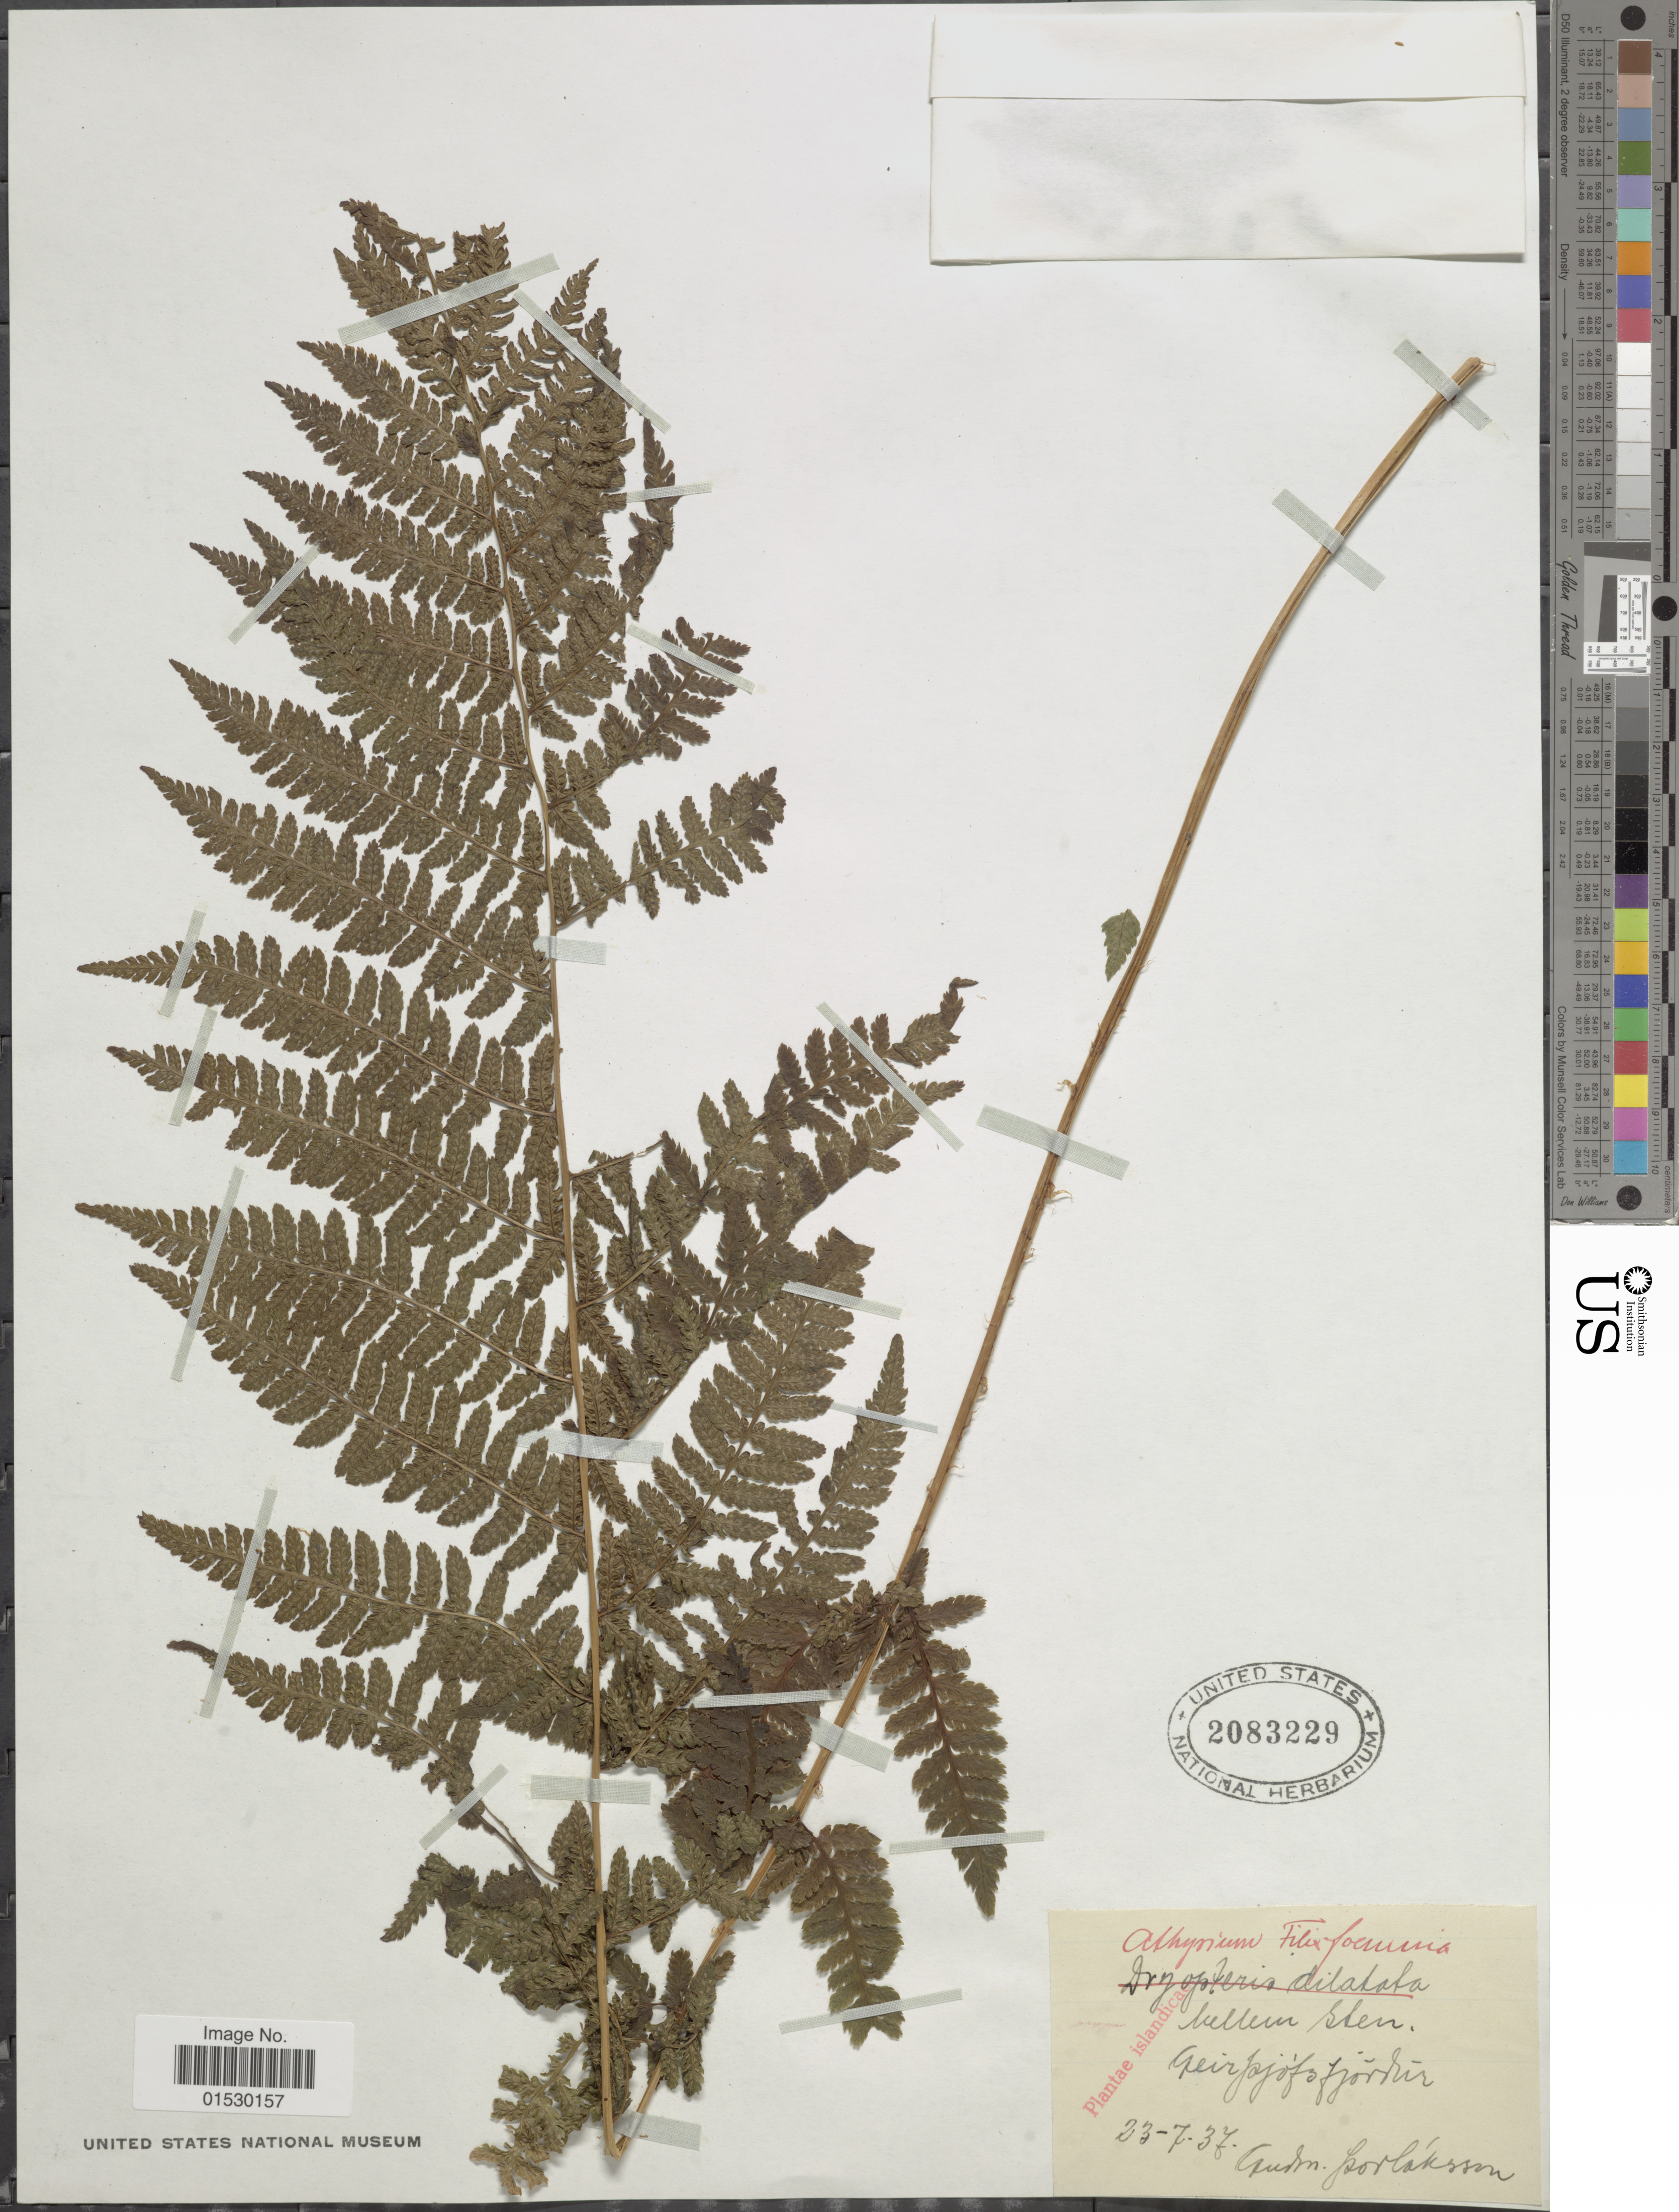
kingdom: Plantae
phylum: Tracheophyta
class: Polypodiopsida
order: Polypodiales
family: Athyriaceae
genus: Athyrium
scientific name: Athyrium filix-femina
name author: (L.) Roth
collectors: G. Porlaksson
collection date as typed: Transcribed d/m/y: 23/7/37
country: Iceland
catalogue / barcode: US 2083229